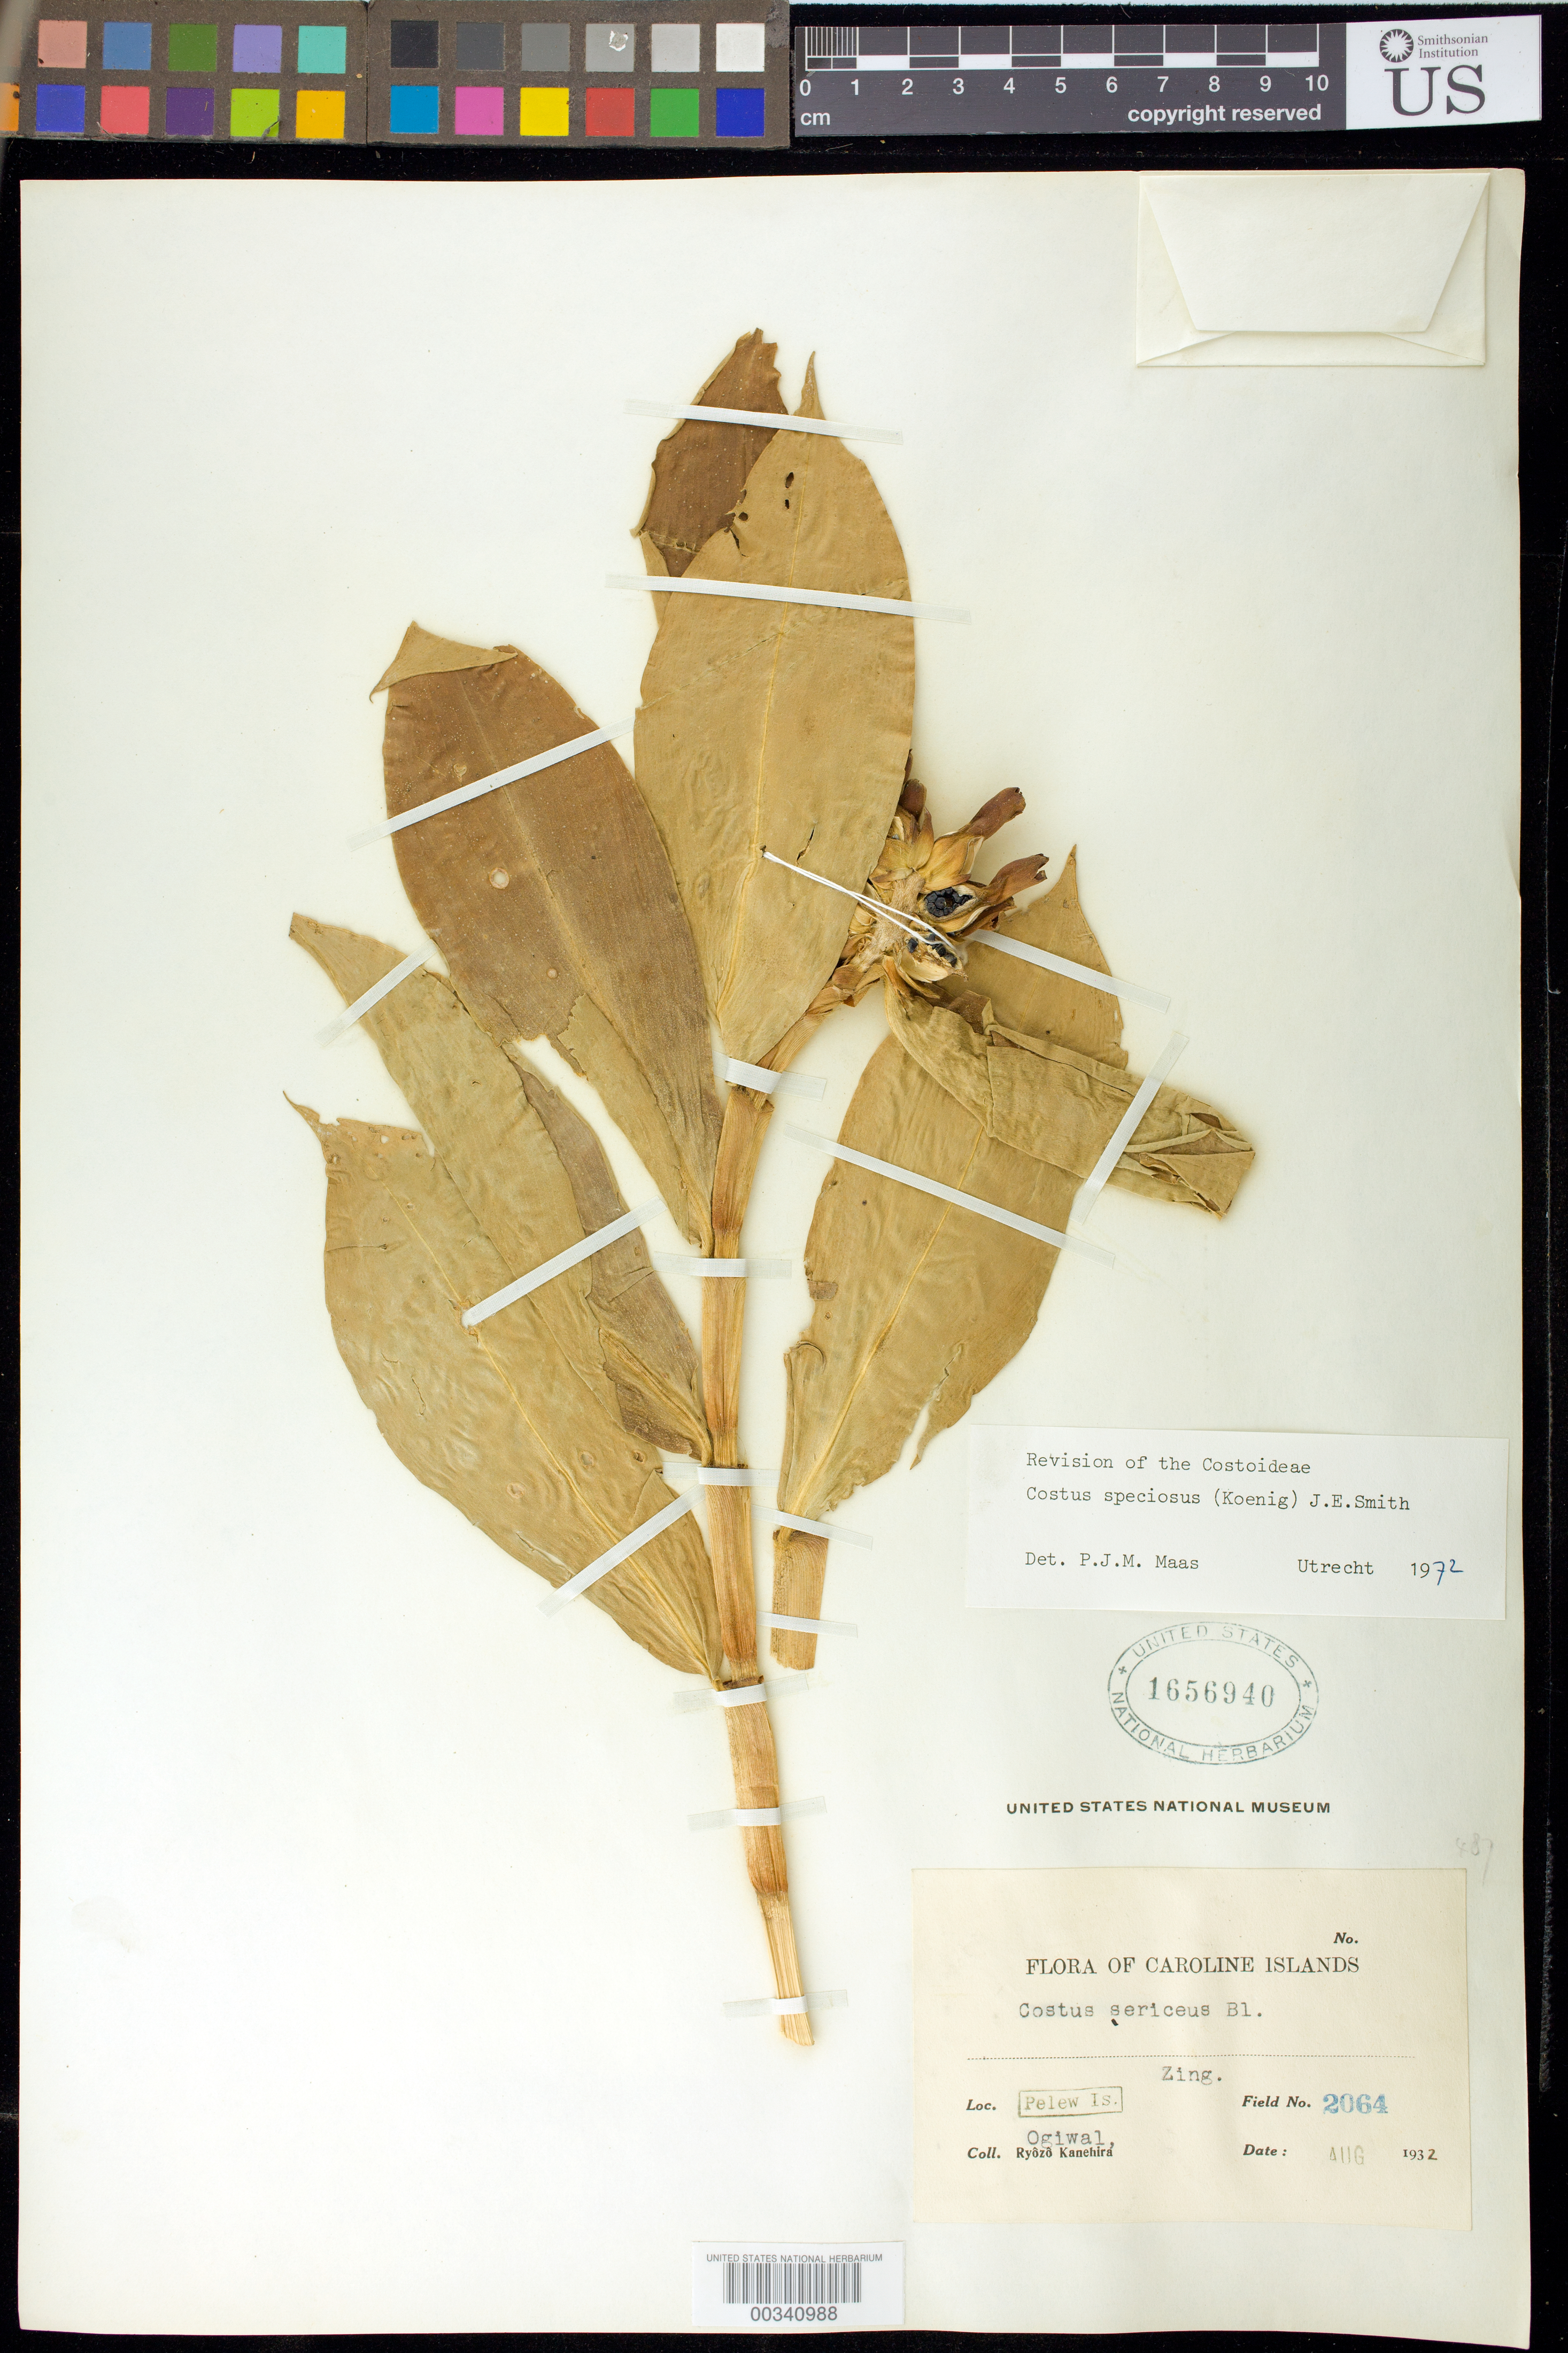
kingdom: Plantae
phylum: Tracheophyta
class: Liliopsida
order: Zingiberales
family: Costaceae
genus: Hellenia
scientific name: Hellenia speciosa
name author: (J. Koenig) S.R. Dutta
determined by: Wagner, W. L., (BOT), Smithsonian Institution - National Museum of Natural History (UNITED STATES)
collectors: R. Kanehira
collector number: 2064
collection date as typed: Aug 1932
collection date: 1932-08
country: Palau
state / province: Ngaraard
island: Babeldaob [Babelthuap]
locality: Flora of caroline islands, pelew is., ogiwal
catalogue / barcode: US 1656940